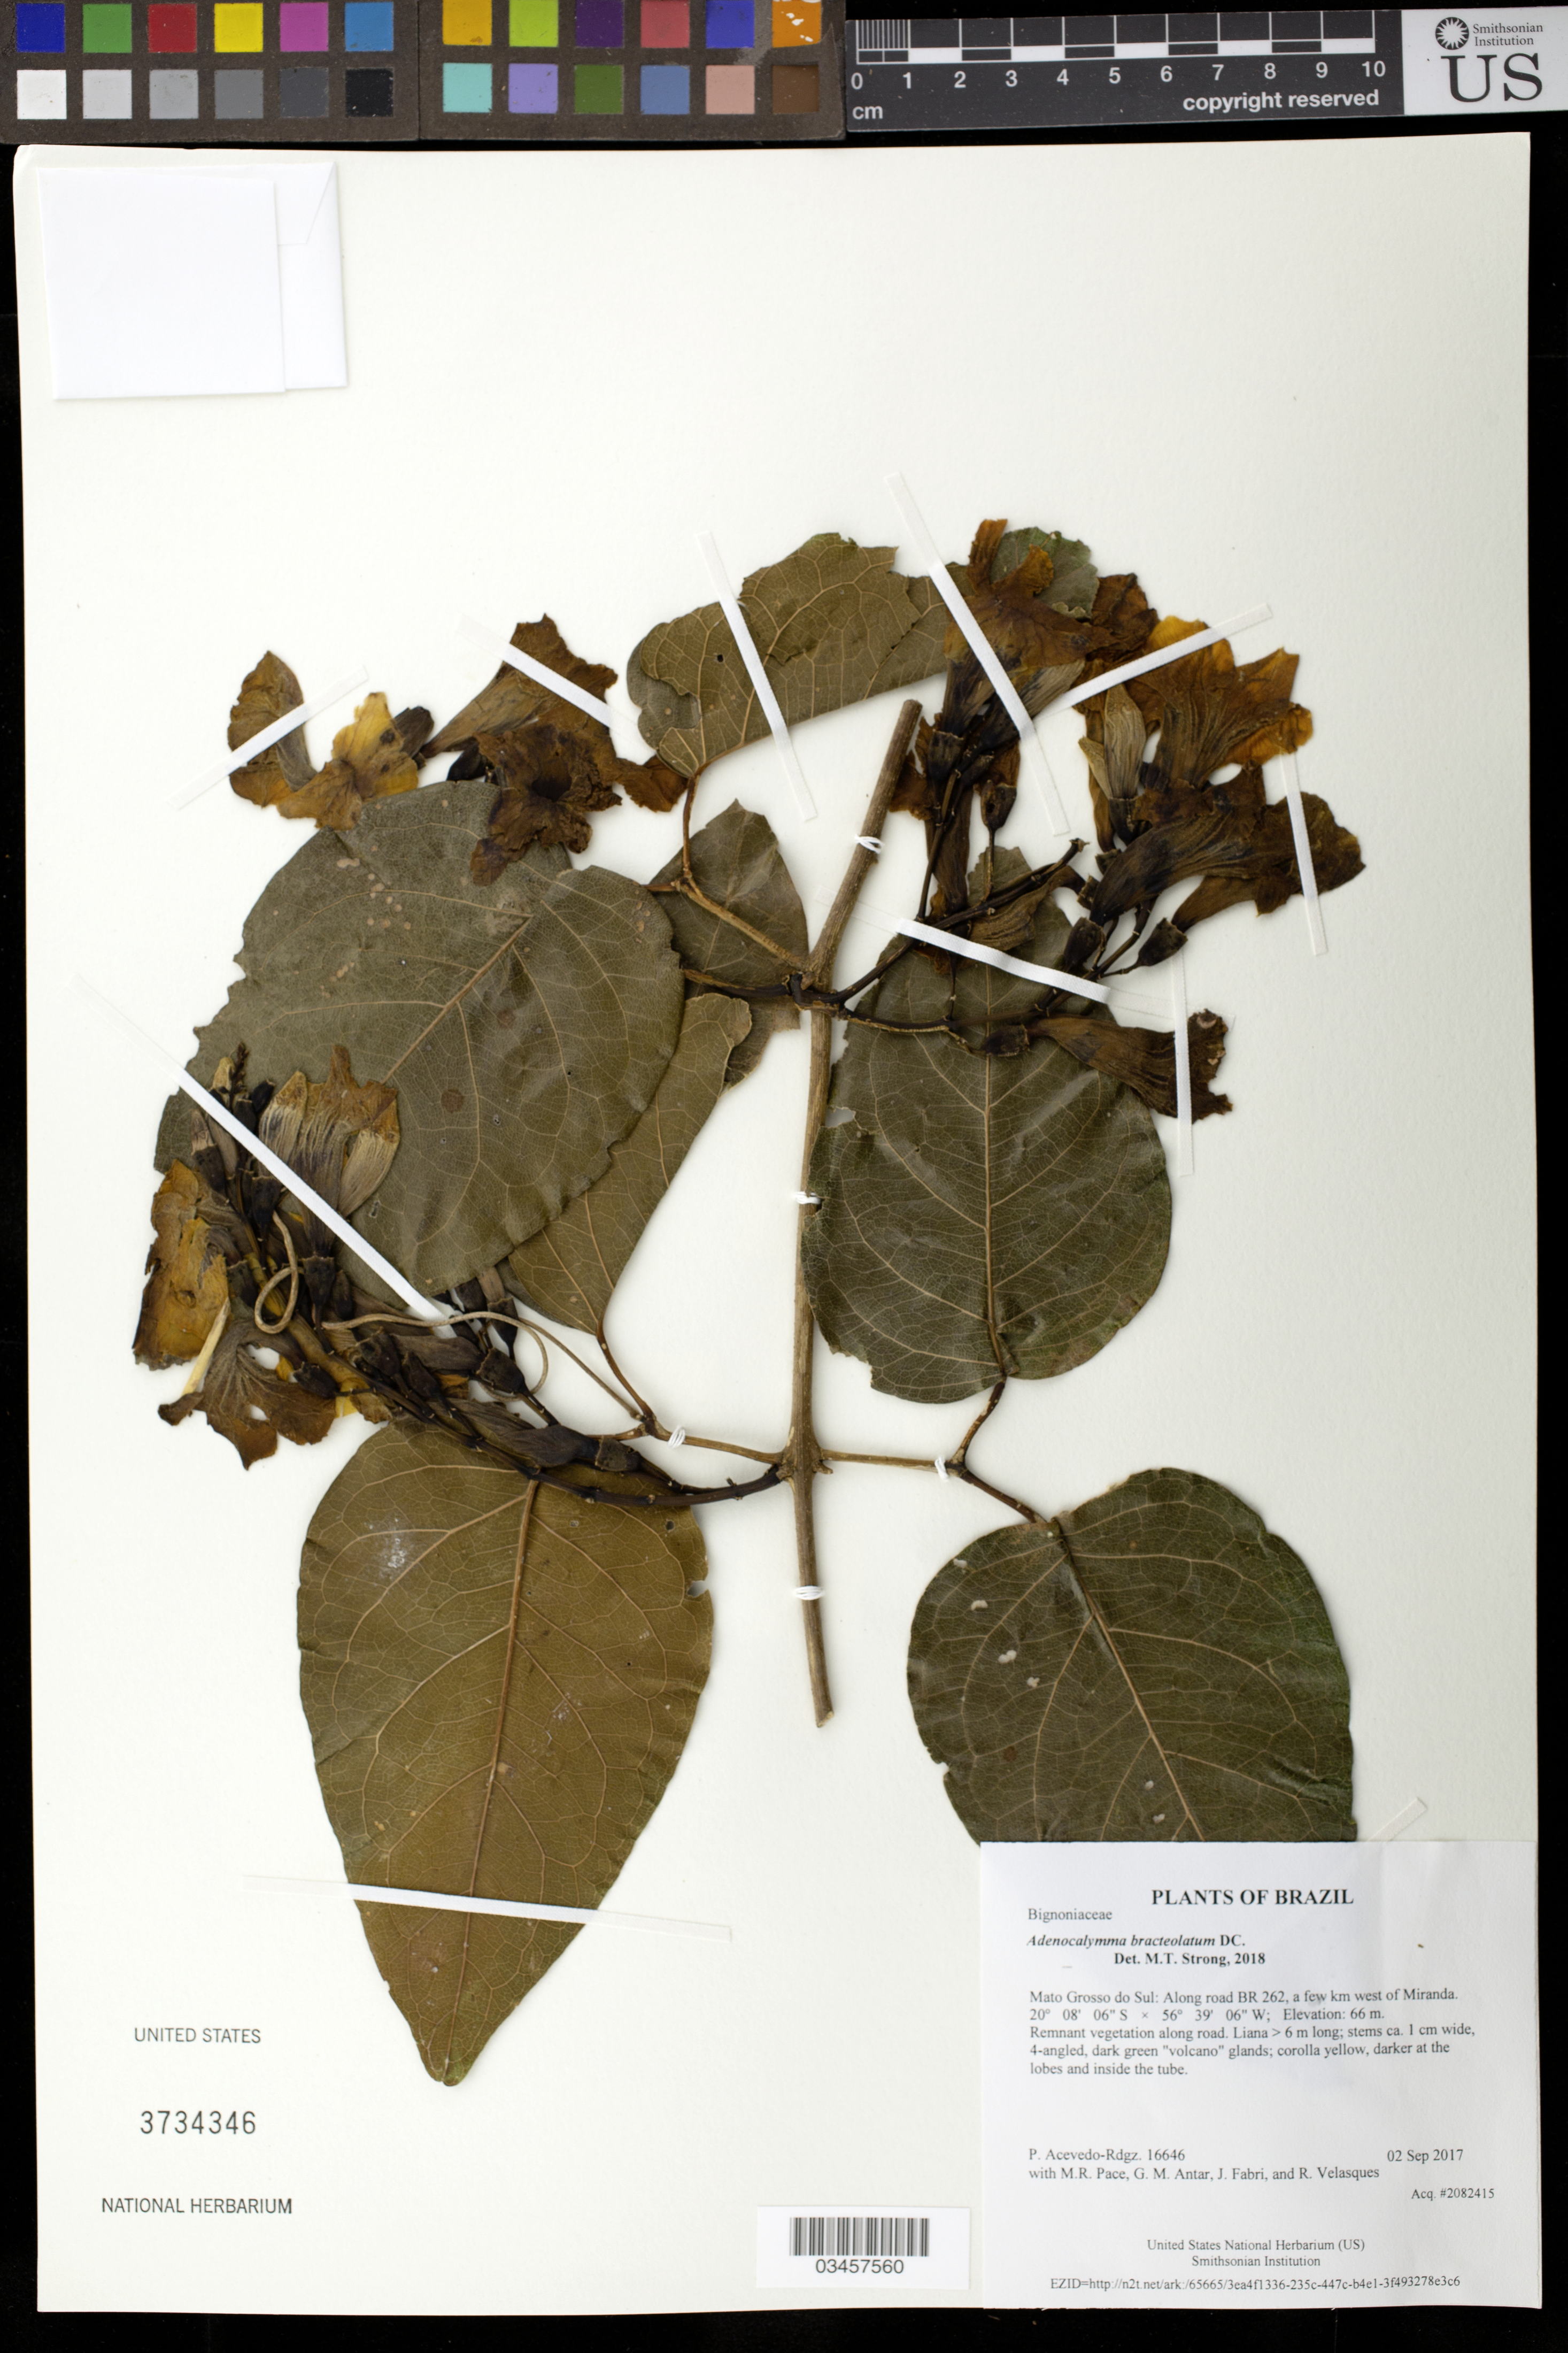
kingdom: Plantae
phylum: Tracheophyta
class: Magnoliopsida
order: Lamiales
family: Bignoniaceae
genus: Adenocalymma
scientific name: Adenocalymma bracteolatum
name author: DC.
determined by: Strong, Mark T., (BOT), Smithsonian Institution - National Museum of Natural History (UNITED STATES)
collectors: P. Acevedo-Rodr., M. R. Pace, G. M. Antar, J. Fabri & R. Velasques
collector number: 16646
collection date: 2017-09-02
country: Brazil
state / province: Mato Grosso do Sul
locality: Along road BR 262, a few km west of Miranda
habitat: Remnant vegetation along road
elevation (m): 66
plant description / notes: US, NY, MO, K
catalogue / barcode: US 3734346